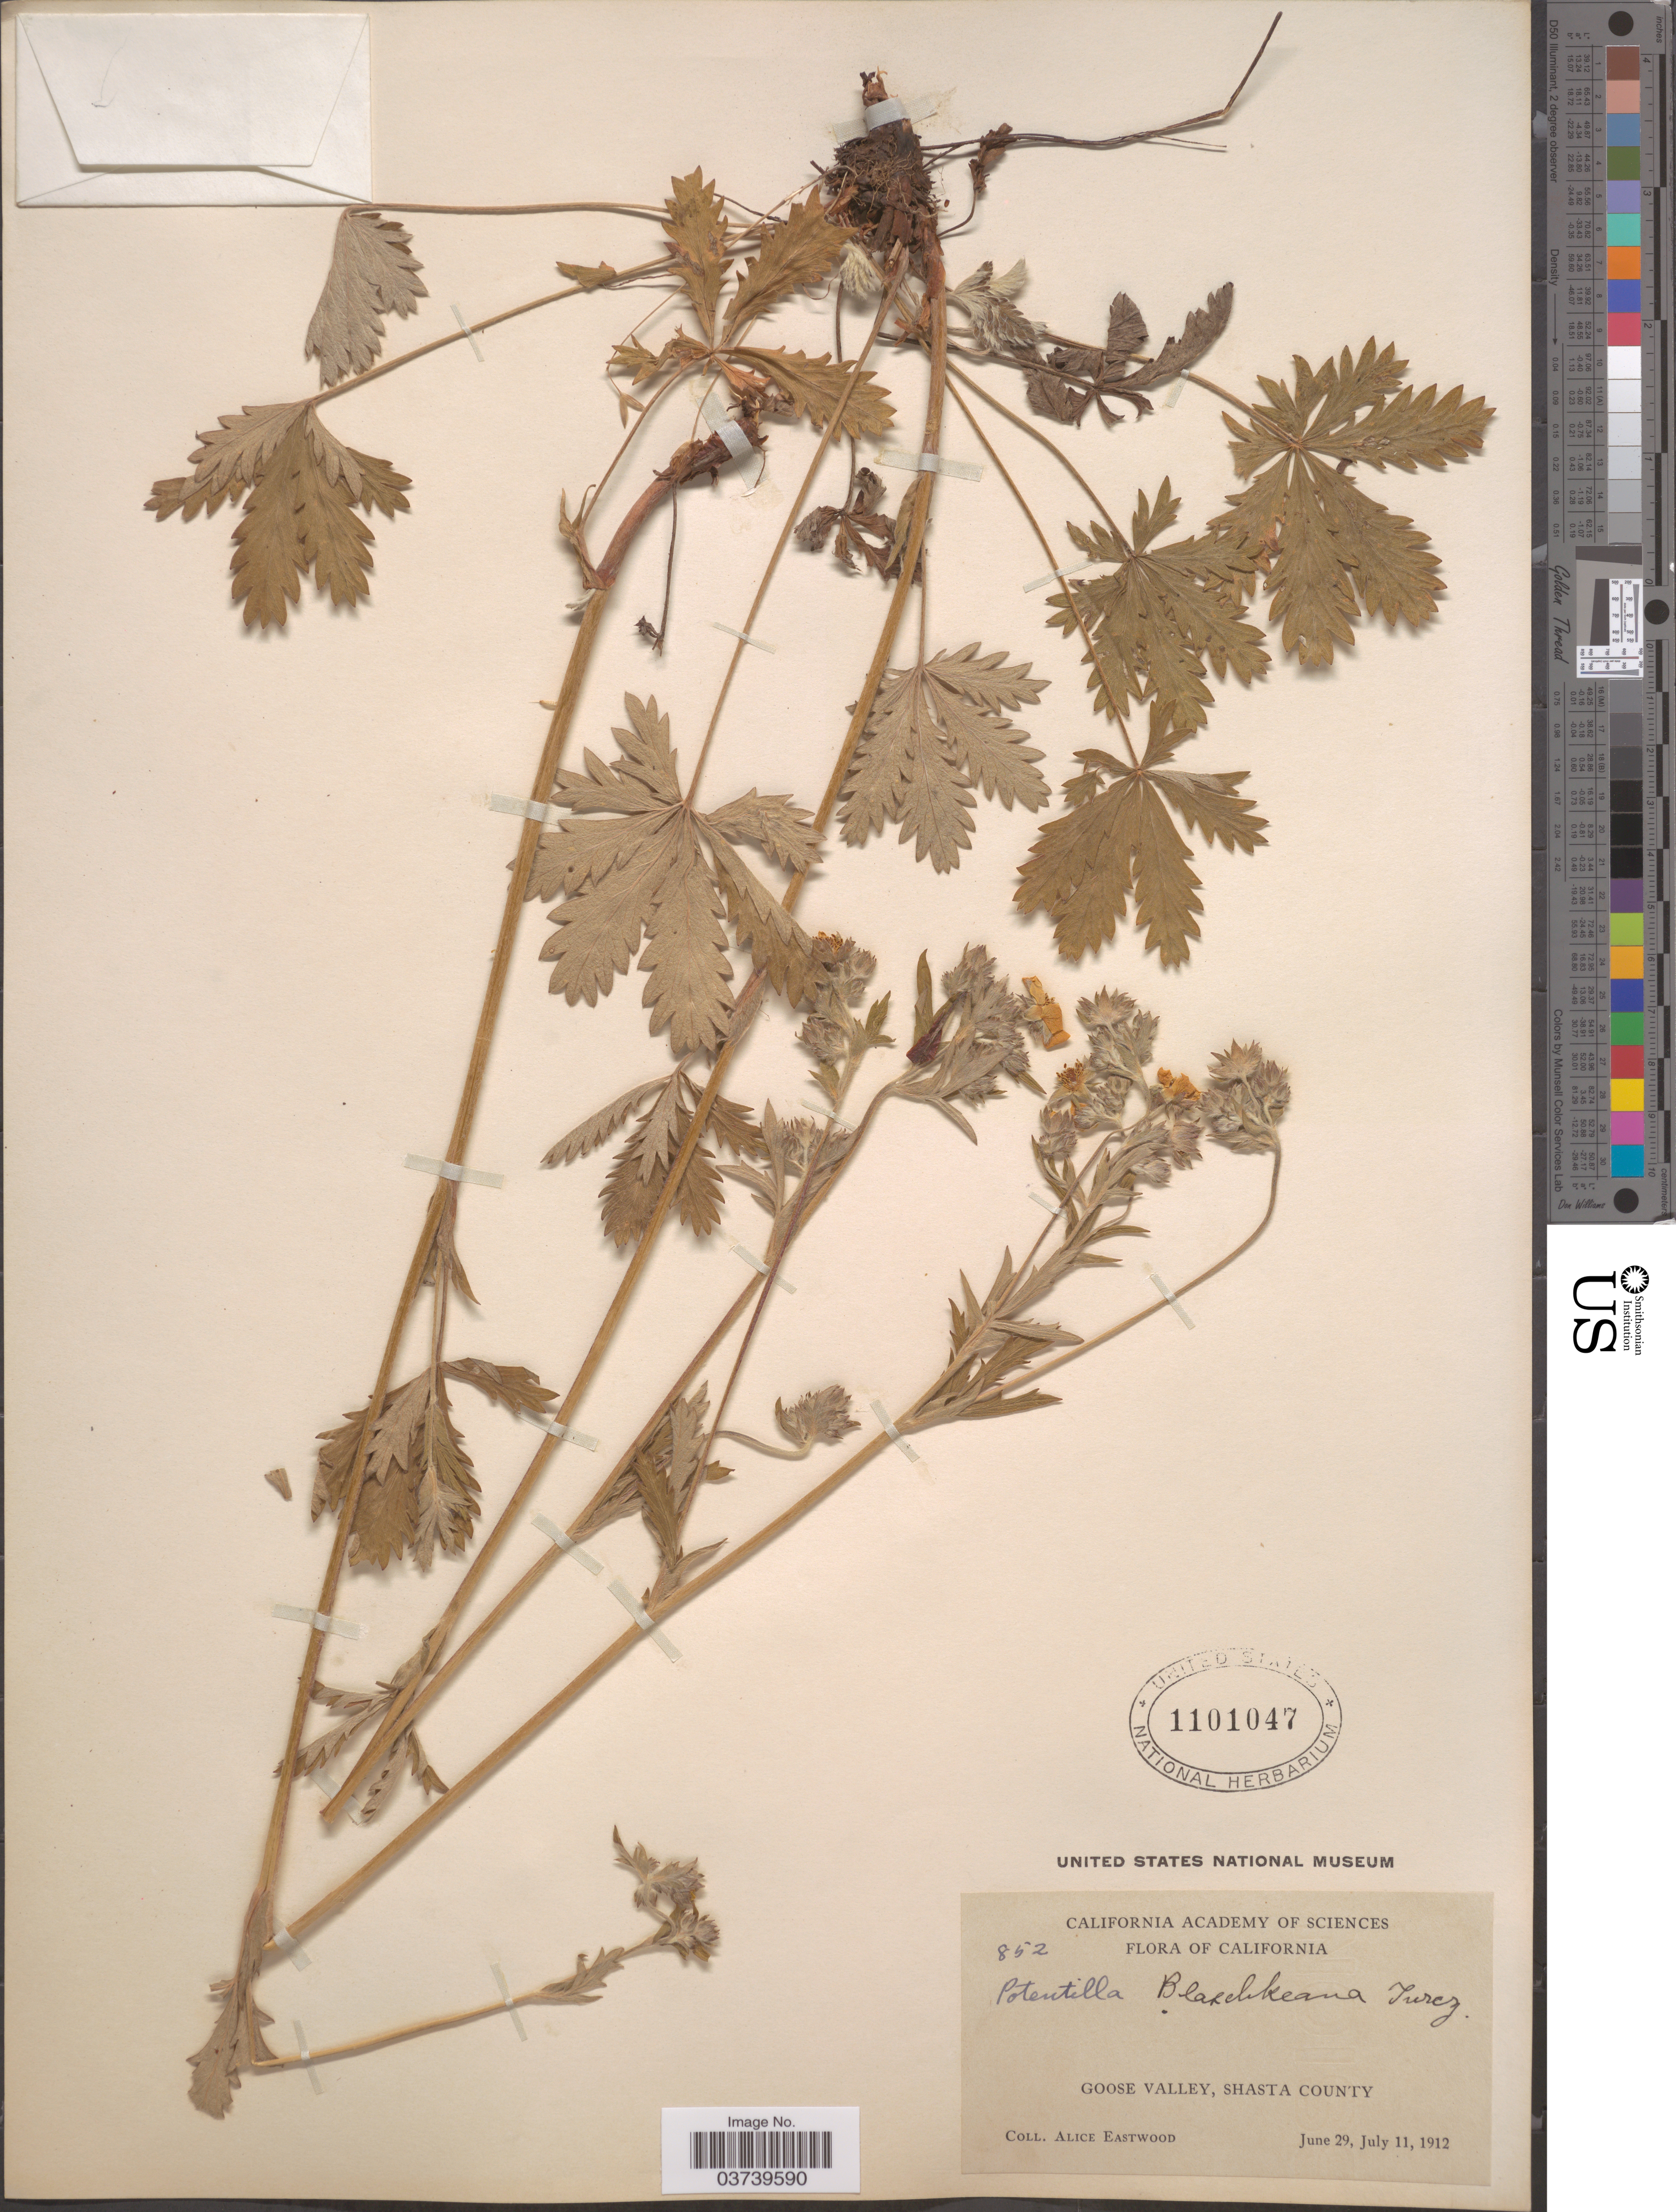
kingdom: Plantae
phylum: Tracheophyta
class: Magnoliopsida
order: Rosales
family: Rosaceae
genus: Potentilla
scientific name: Potentilla gracilis var. fastigiata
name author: (Nutt.) S. Watson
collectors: A. Eastwood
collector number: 852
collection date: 1912-06-29/1912-07-11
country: United States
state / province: California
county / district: Shasta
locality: Goose Valley, Shasta County.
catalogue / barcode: US 1101047